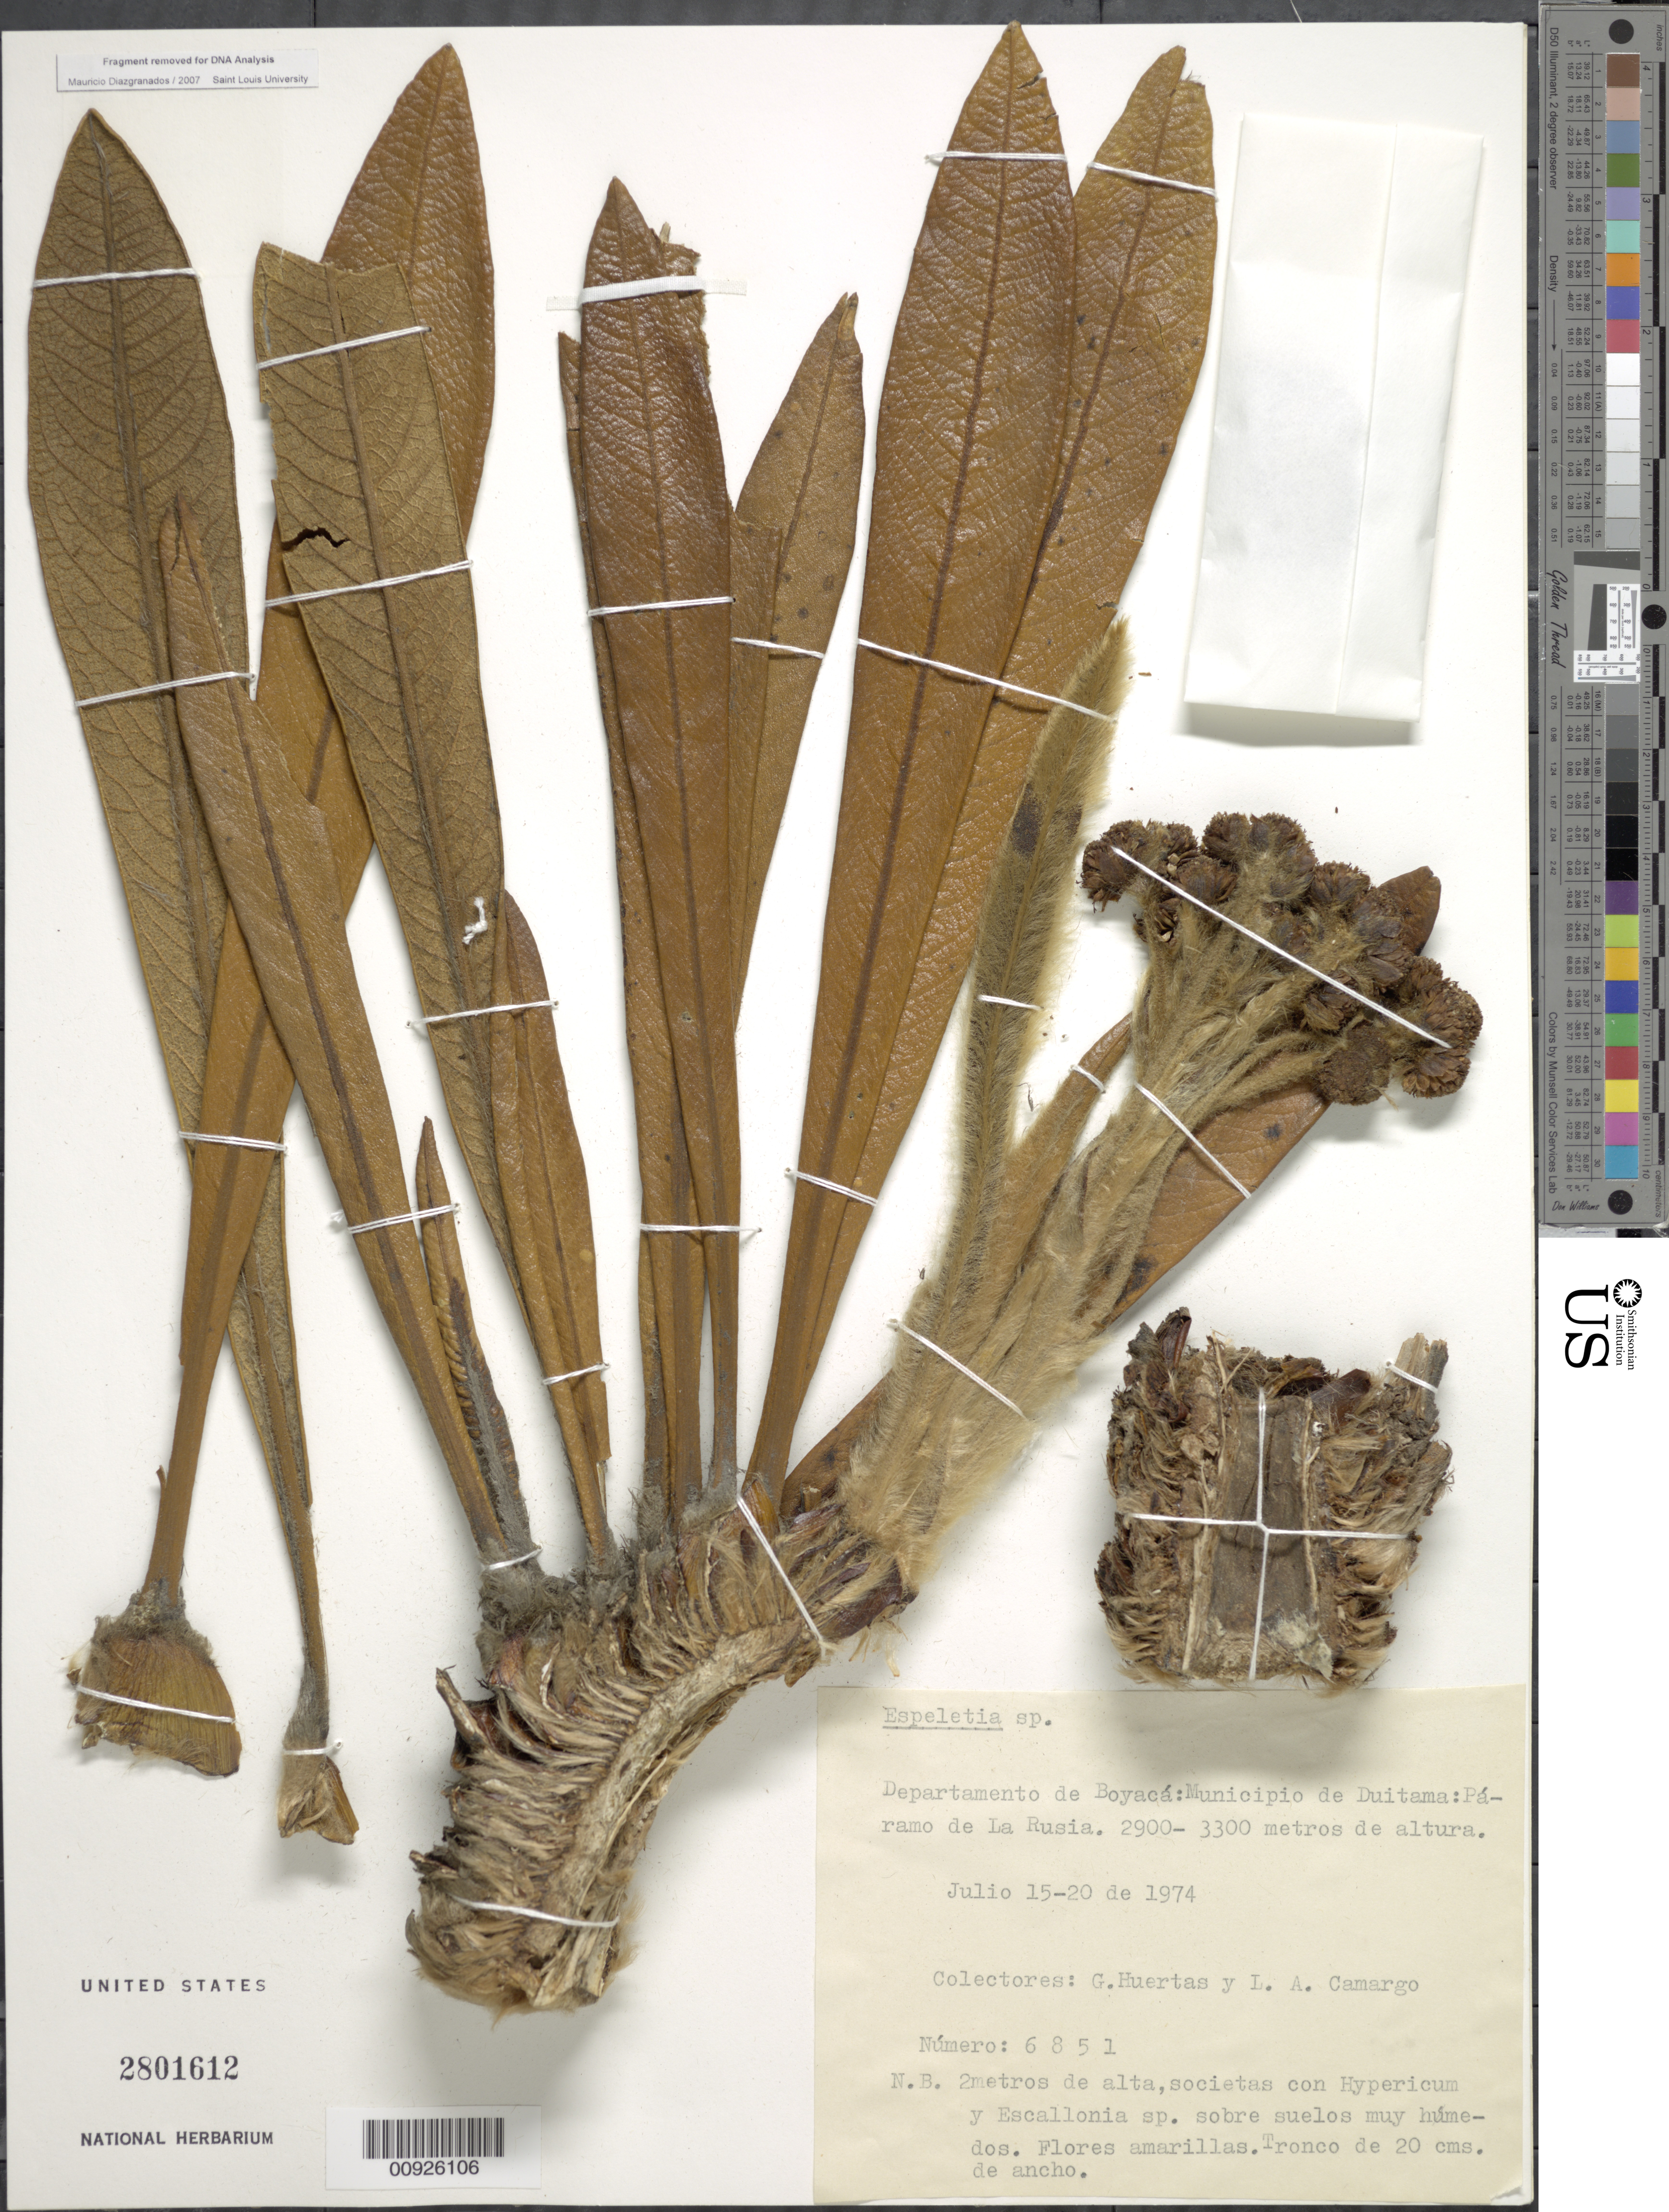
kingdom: Plantae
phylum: Tracheophyta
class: Magnoliopsida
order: Asterales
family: Asteraceae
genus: Espeletiopsis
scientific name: Espeletiopsis jimenez-quesadae var. guacharaca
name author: (S. Díaz) Cuatrec.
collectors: G. Huertas & L. A. Camargo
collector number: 6851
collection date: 1974-07-15/1974-07-20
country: Colombia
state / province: Boyacá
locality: Departamento de Boyacá: Municipio de Duitama: Paramo de La Rusia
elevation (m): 2900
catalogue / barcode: US 2801612